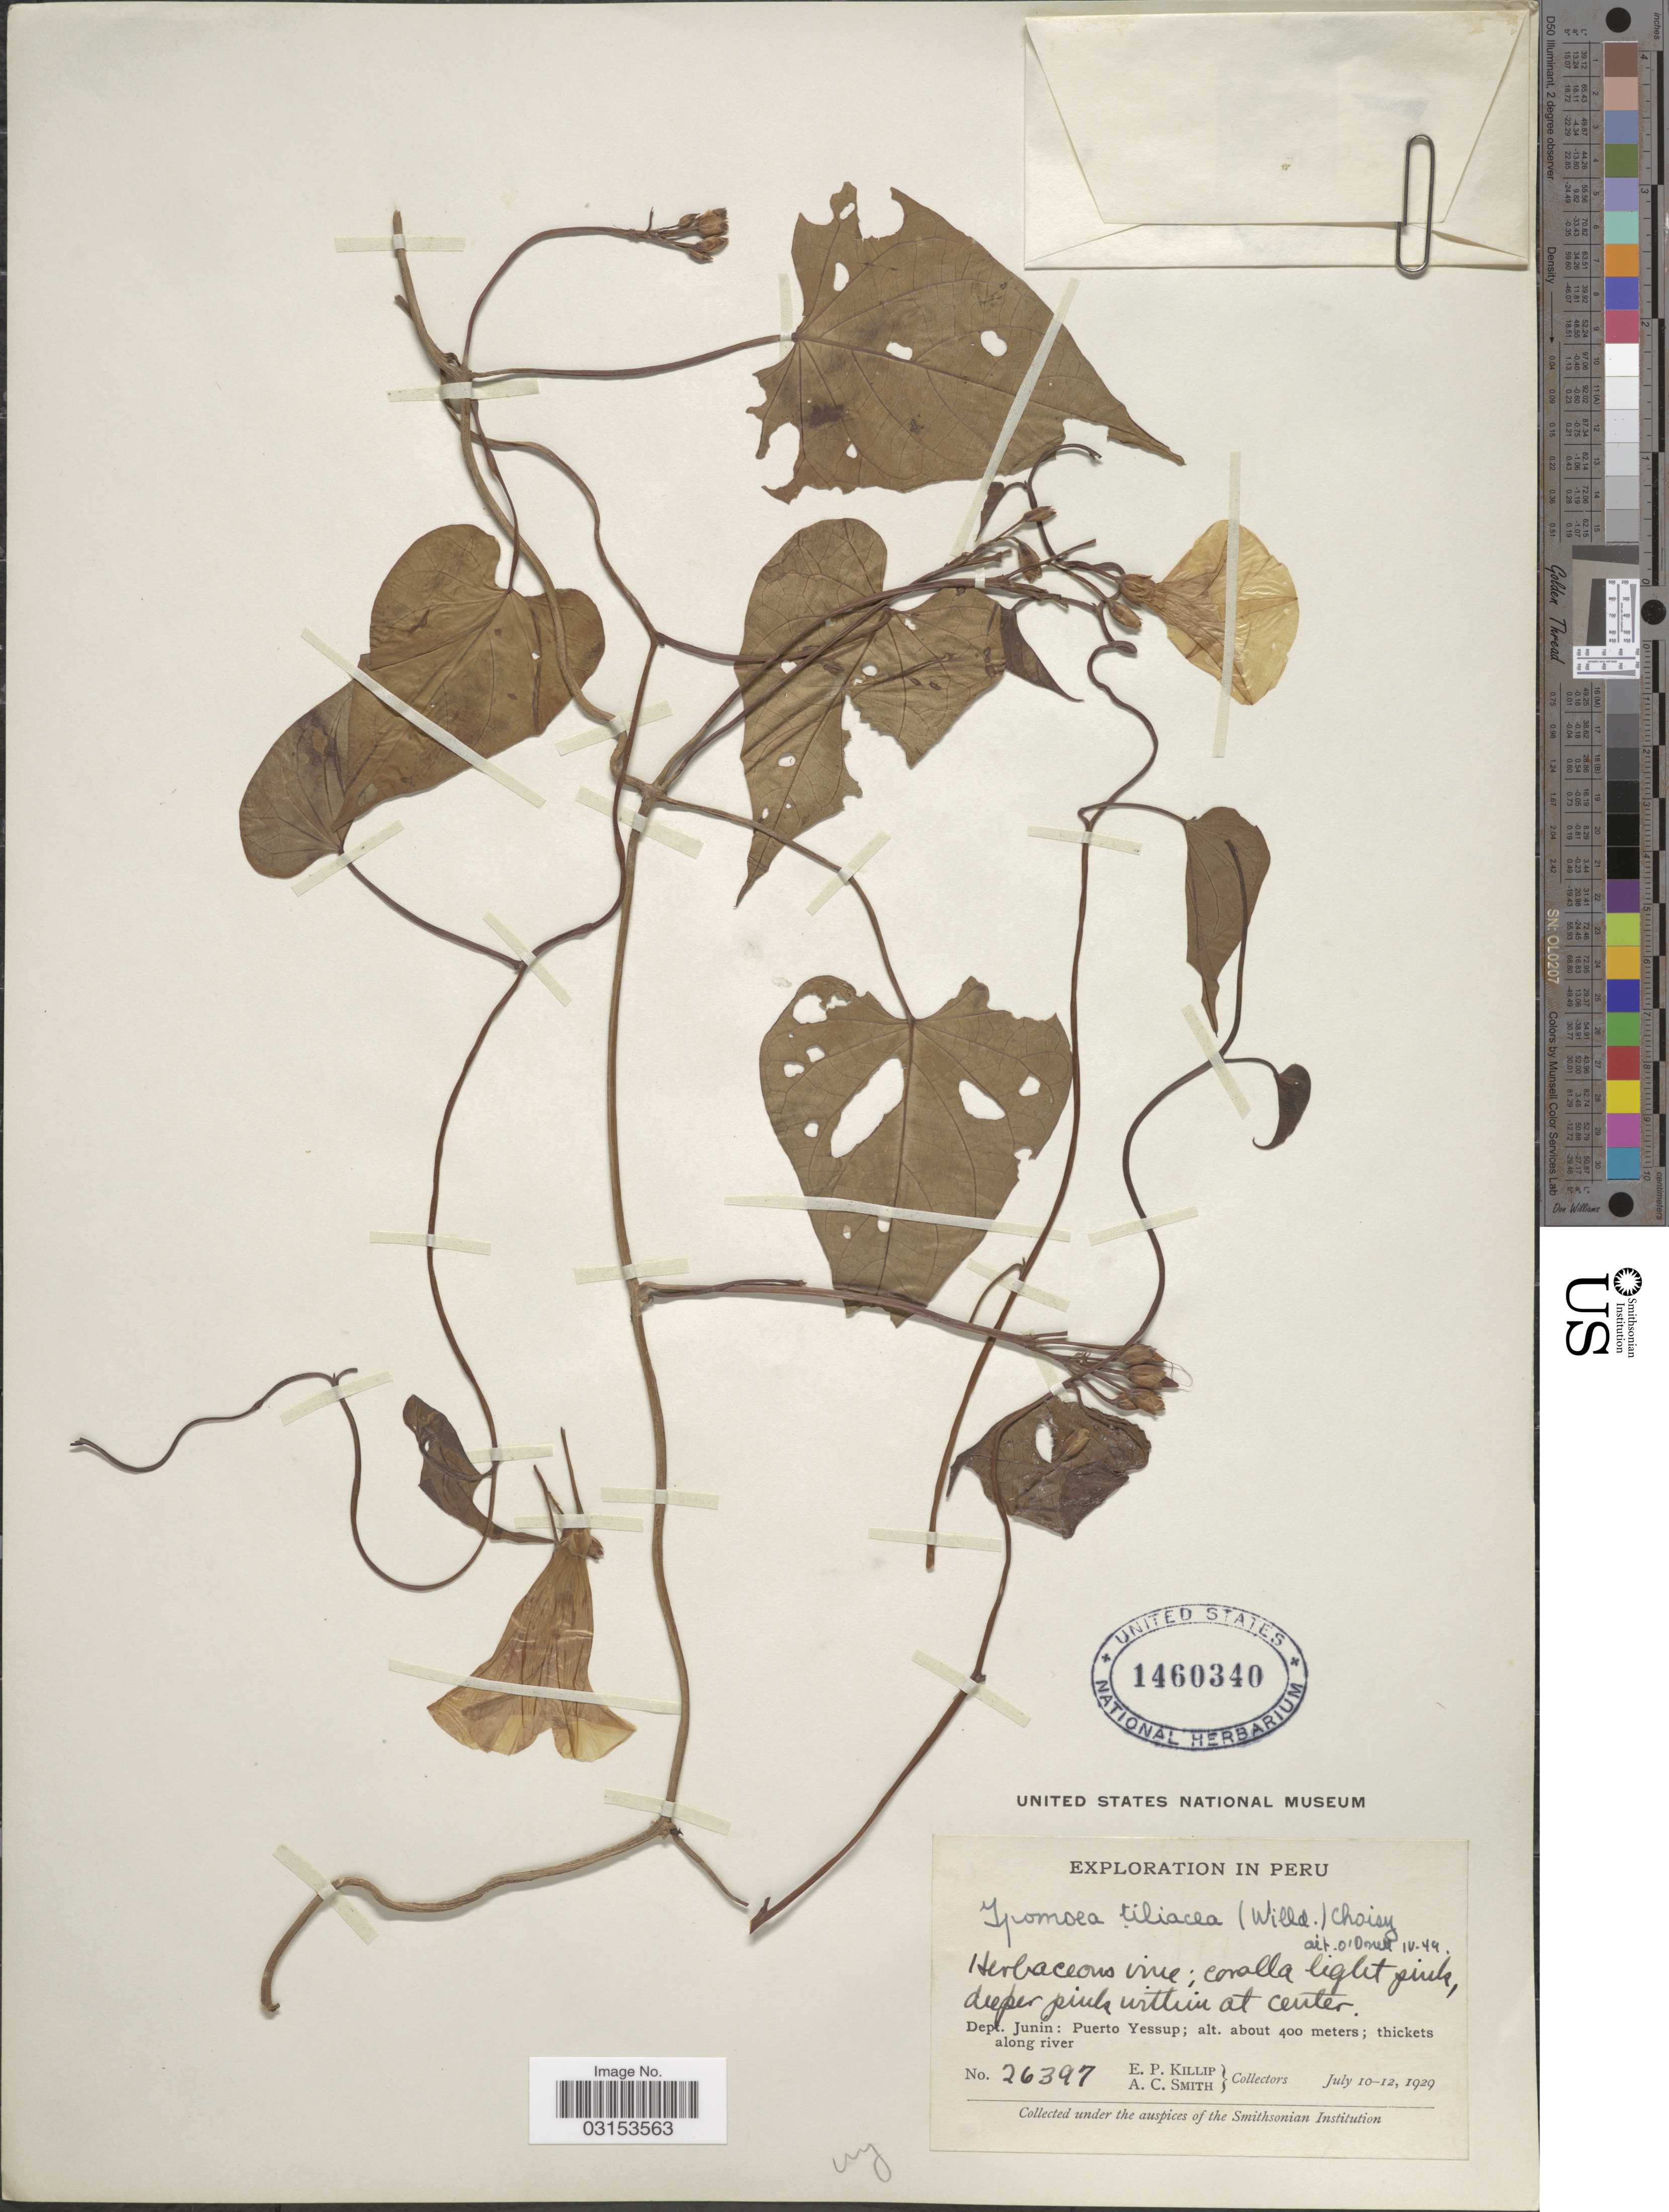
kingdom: Plantae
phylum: Tracheophyta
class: Magnoliopsida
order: Solanales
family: Convolvulaceae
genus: Ipomoea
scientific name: Ipomoea tiliacea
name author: (Willd.) Choisy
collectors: E. P. Killip & A. C. Smith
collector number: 26397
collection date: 1929-07-10/1929-07-12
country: Peru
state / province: Junín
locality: Dept. Junin: Puerto Yessup.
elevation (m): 400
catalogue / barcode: US 1460340